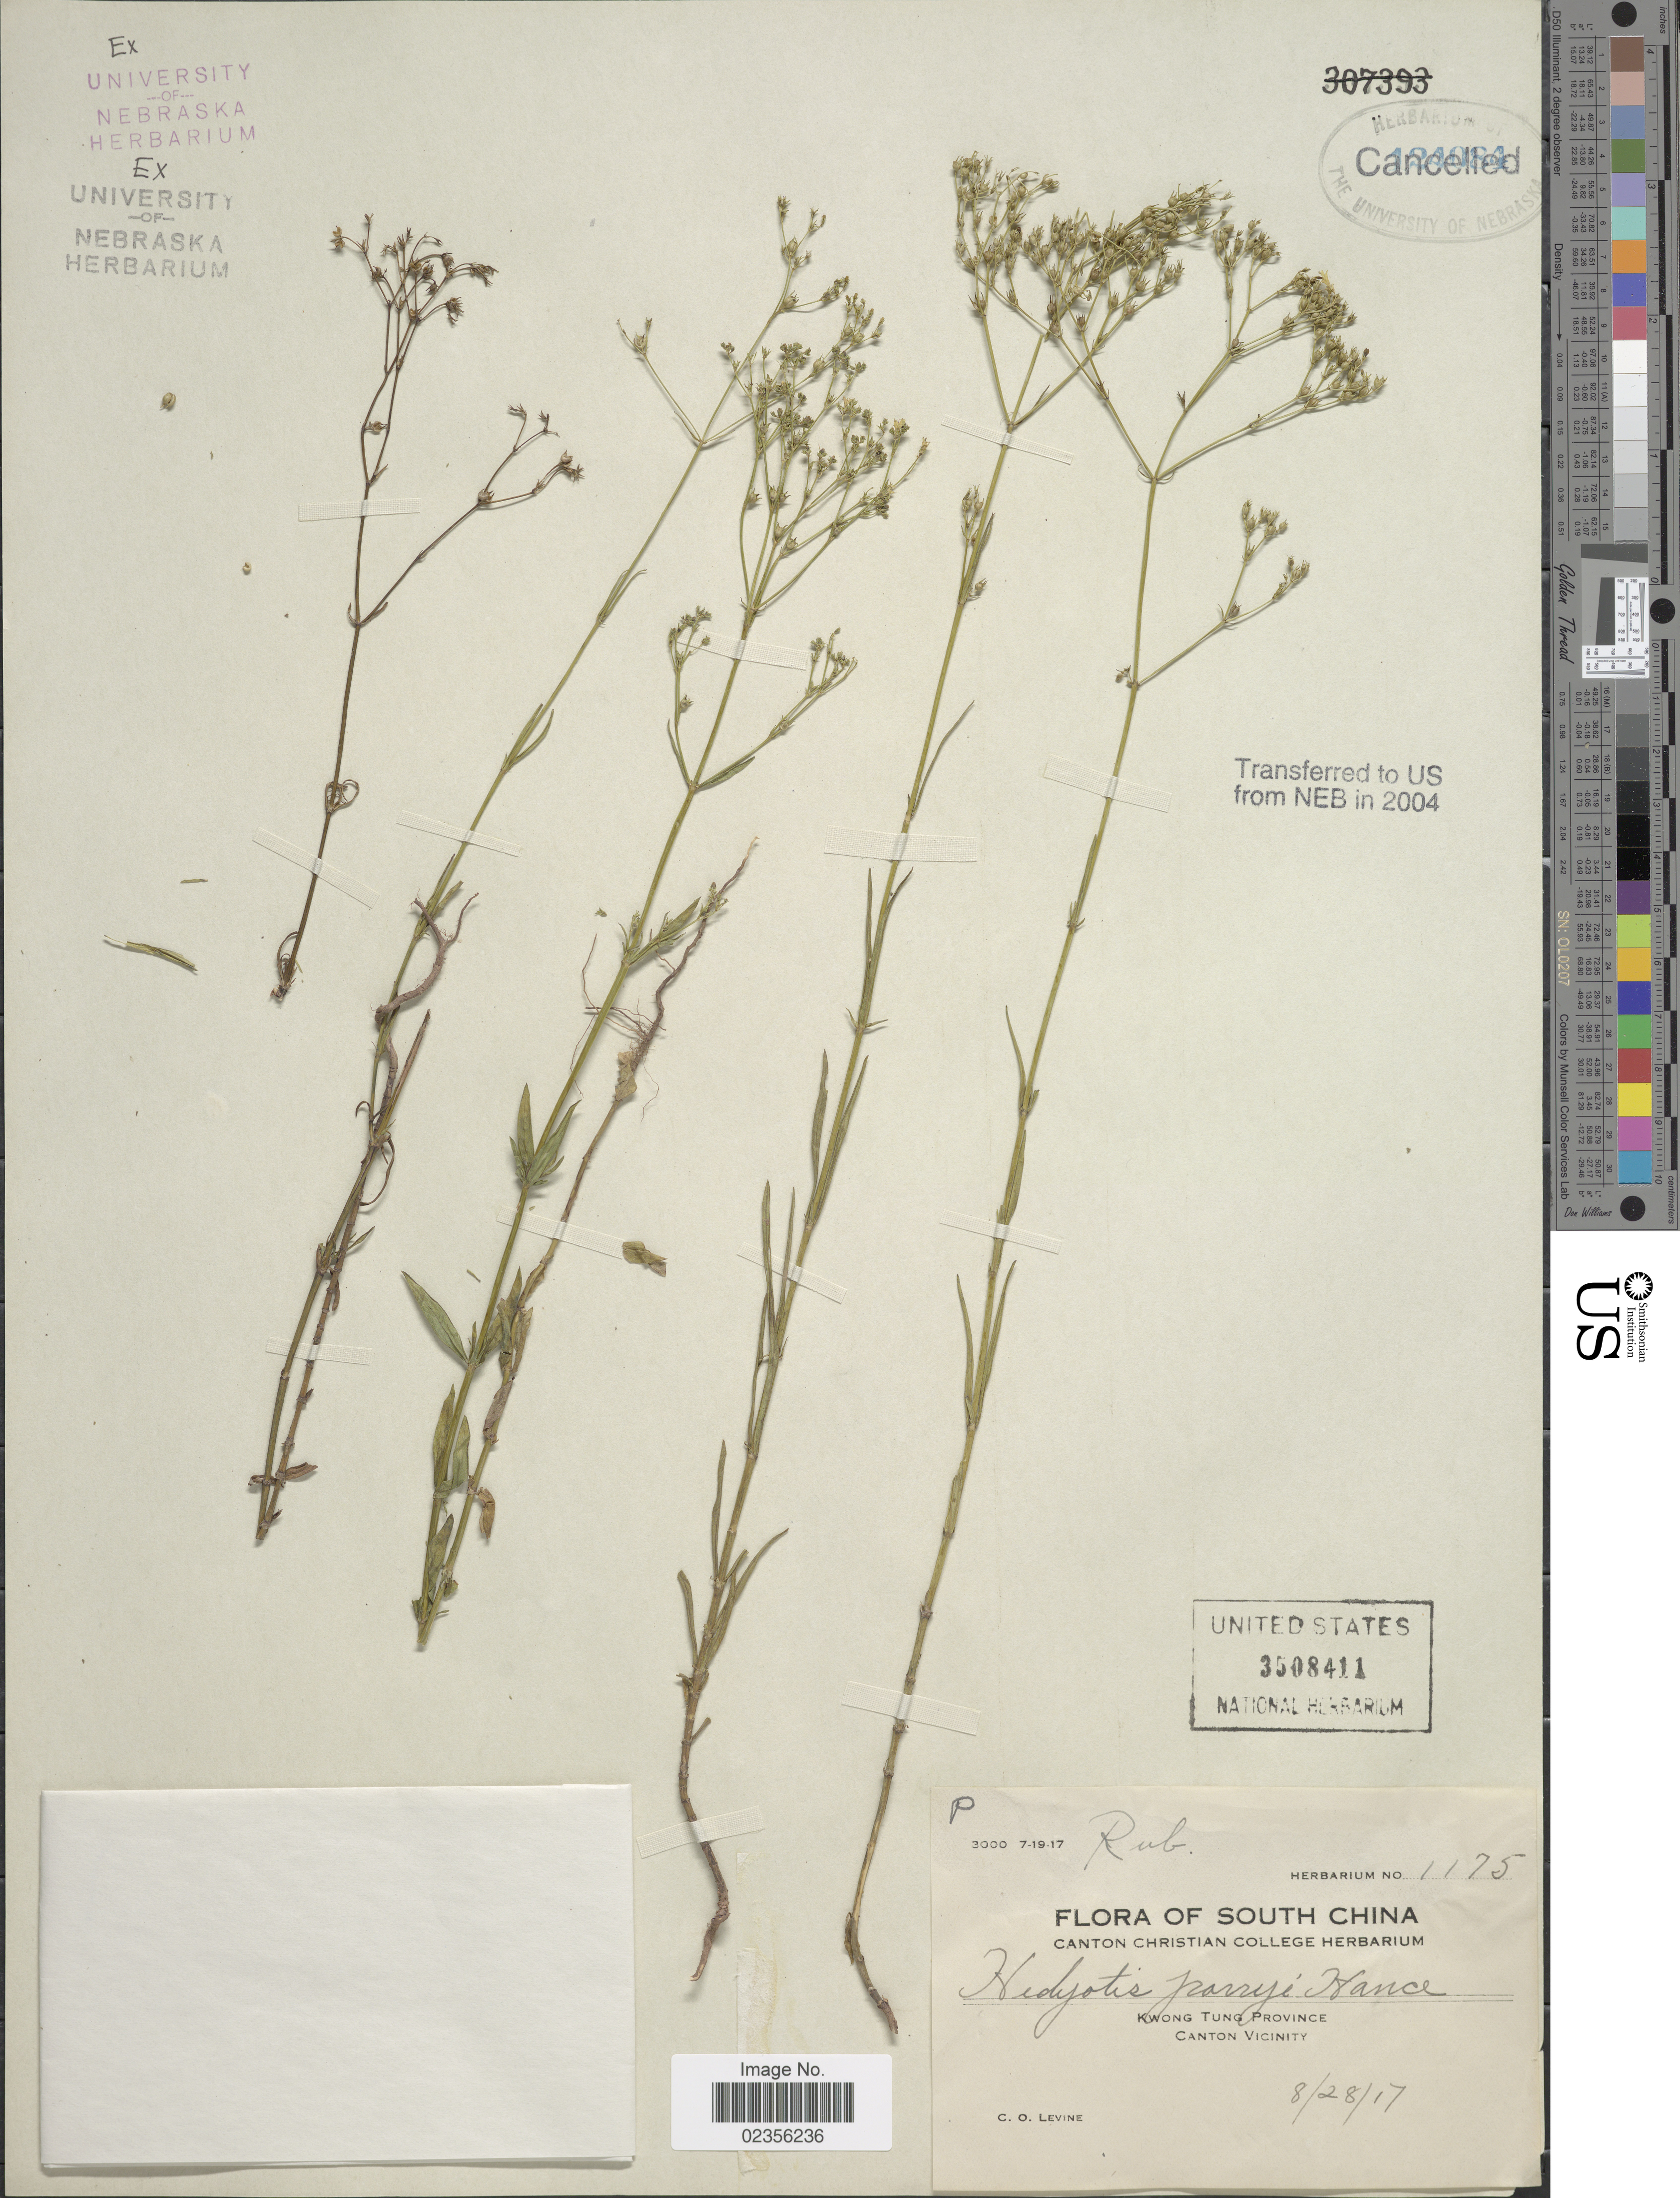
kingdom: Plantae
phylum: Tracheophyta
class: Magnoliopsida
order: Gentianales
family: Rubiaceae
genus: Hedyotis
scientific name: Hedyotis parryi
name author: Hance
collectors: C. O. Levine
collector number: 1175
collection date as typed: Transcribed d/m/y: 28/8/17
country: China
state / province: Guangdong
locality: Kwong Tung Province, Canton Vicinity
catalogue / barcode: US 3508411